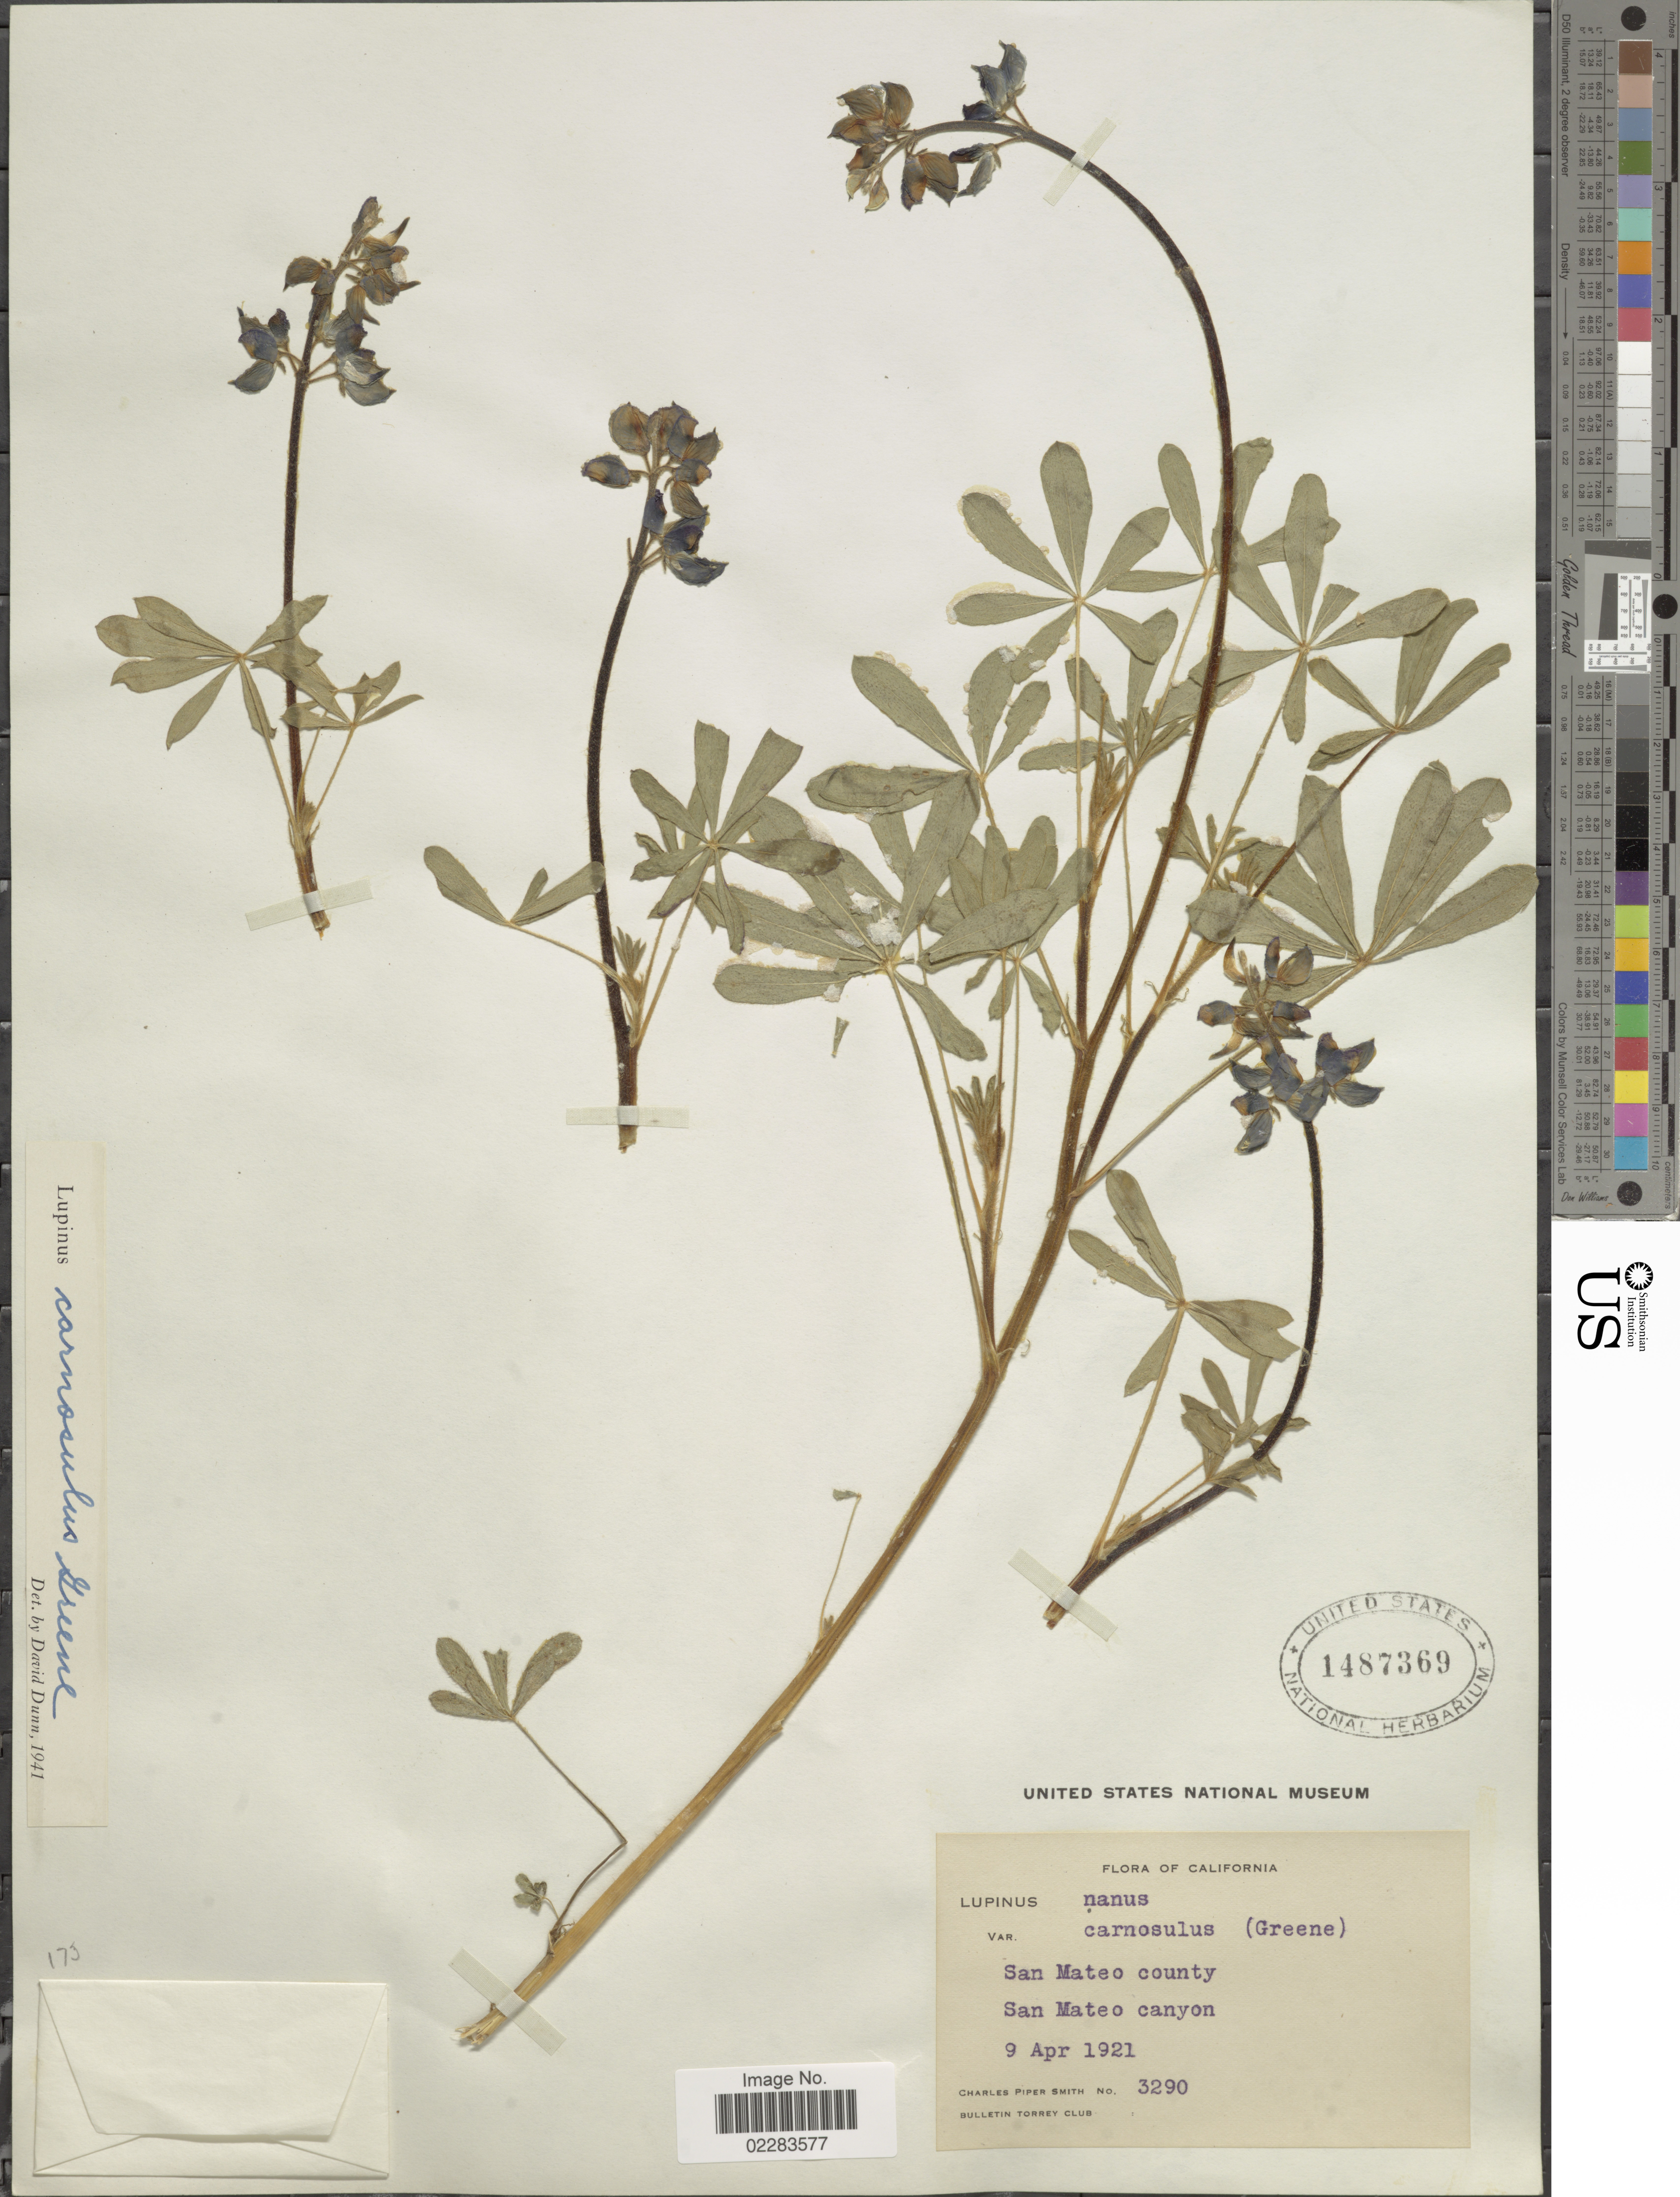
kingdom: Plantae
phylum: Tracheophyta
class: Magnoliopsida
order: Fabales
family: Fabaceae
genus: Lupinus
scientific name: Lupinus affinis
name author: J. Agardh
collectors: C. P. Smith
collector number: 3290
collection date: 1921-04-09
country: United States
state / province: California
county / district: San Mateo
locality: San Mateo County. San Mateo Canyon.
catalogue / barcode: US 1487369